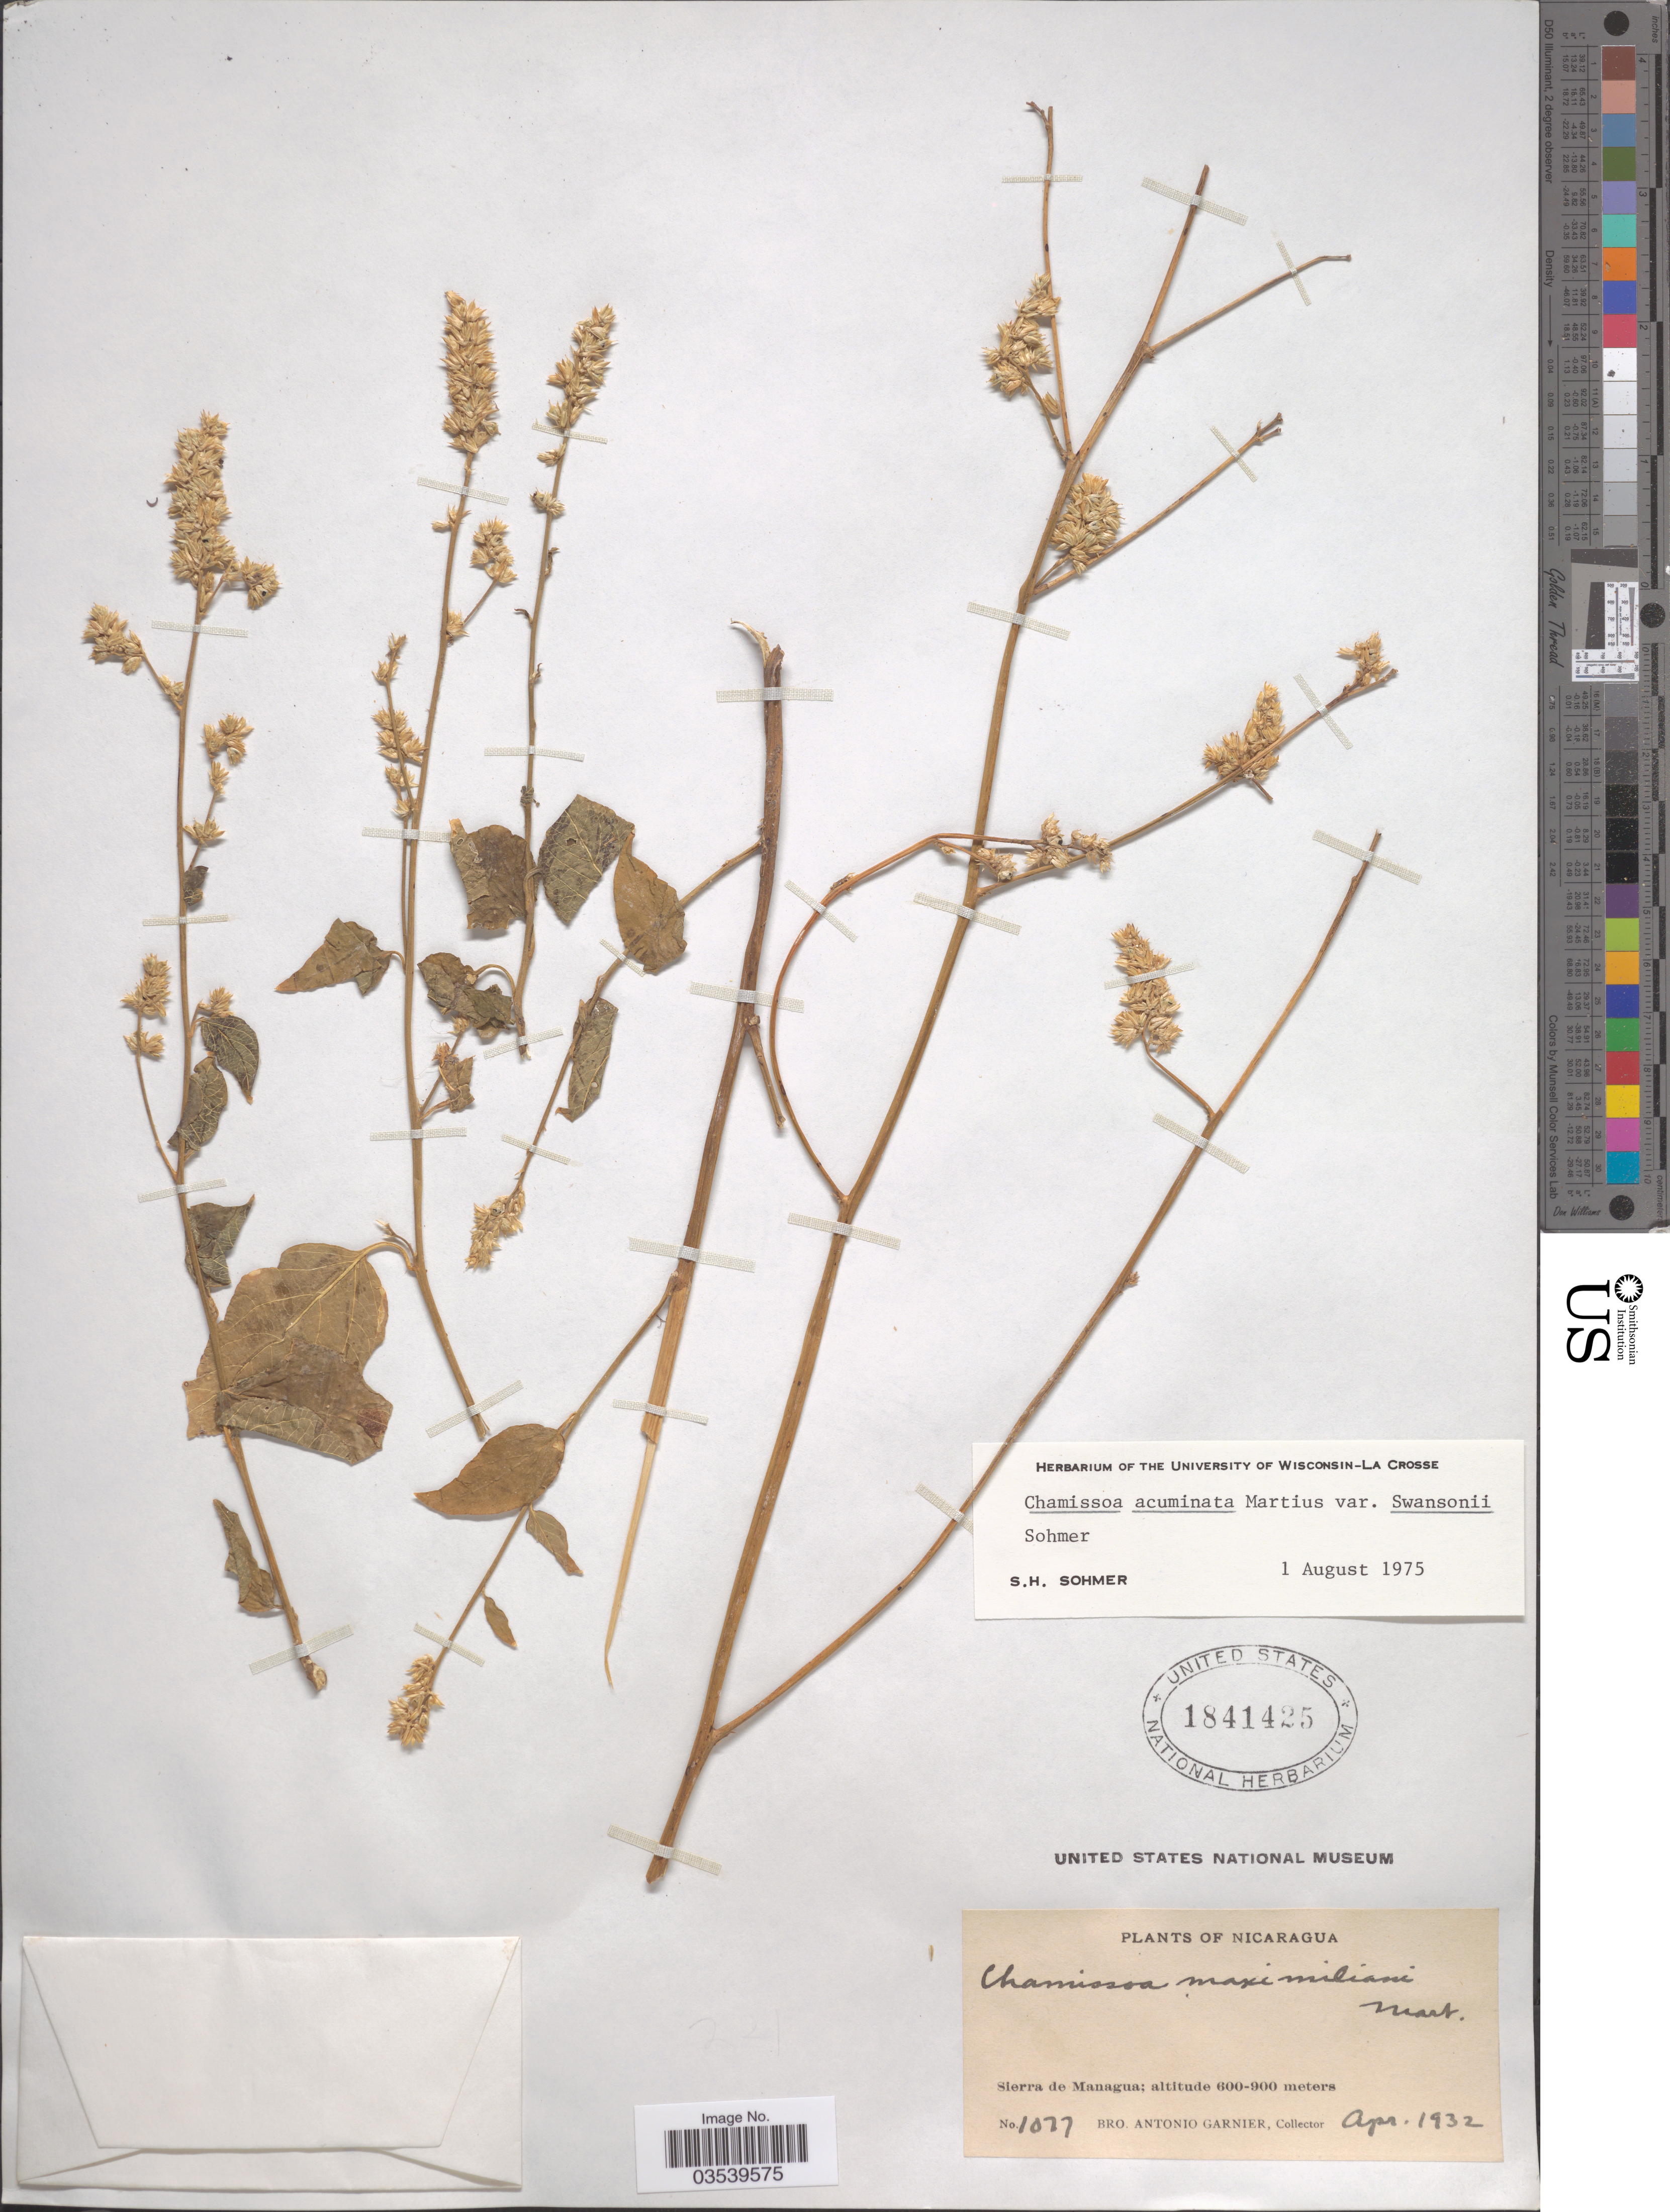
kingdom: Plantae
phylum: Tracheophyta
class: Magnoliopsida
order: Caryophyllales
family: Amaranthaceae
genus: Chamissoa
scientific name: Chamissoa acuminata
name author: Mart.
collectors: Bro. A. Garnier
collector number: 1077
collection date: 1932-04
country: Nicaragua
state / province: Managua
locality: Sierra de Managua.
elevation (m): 600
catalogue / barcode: US 1841425